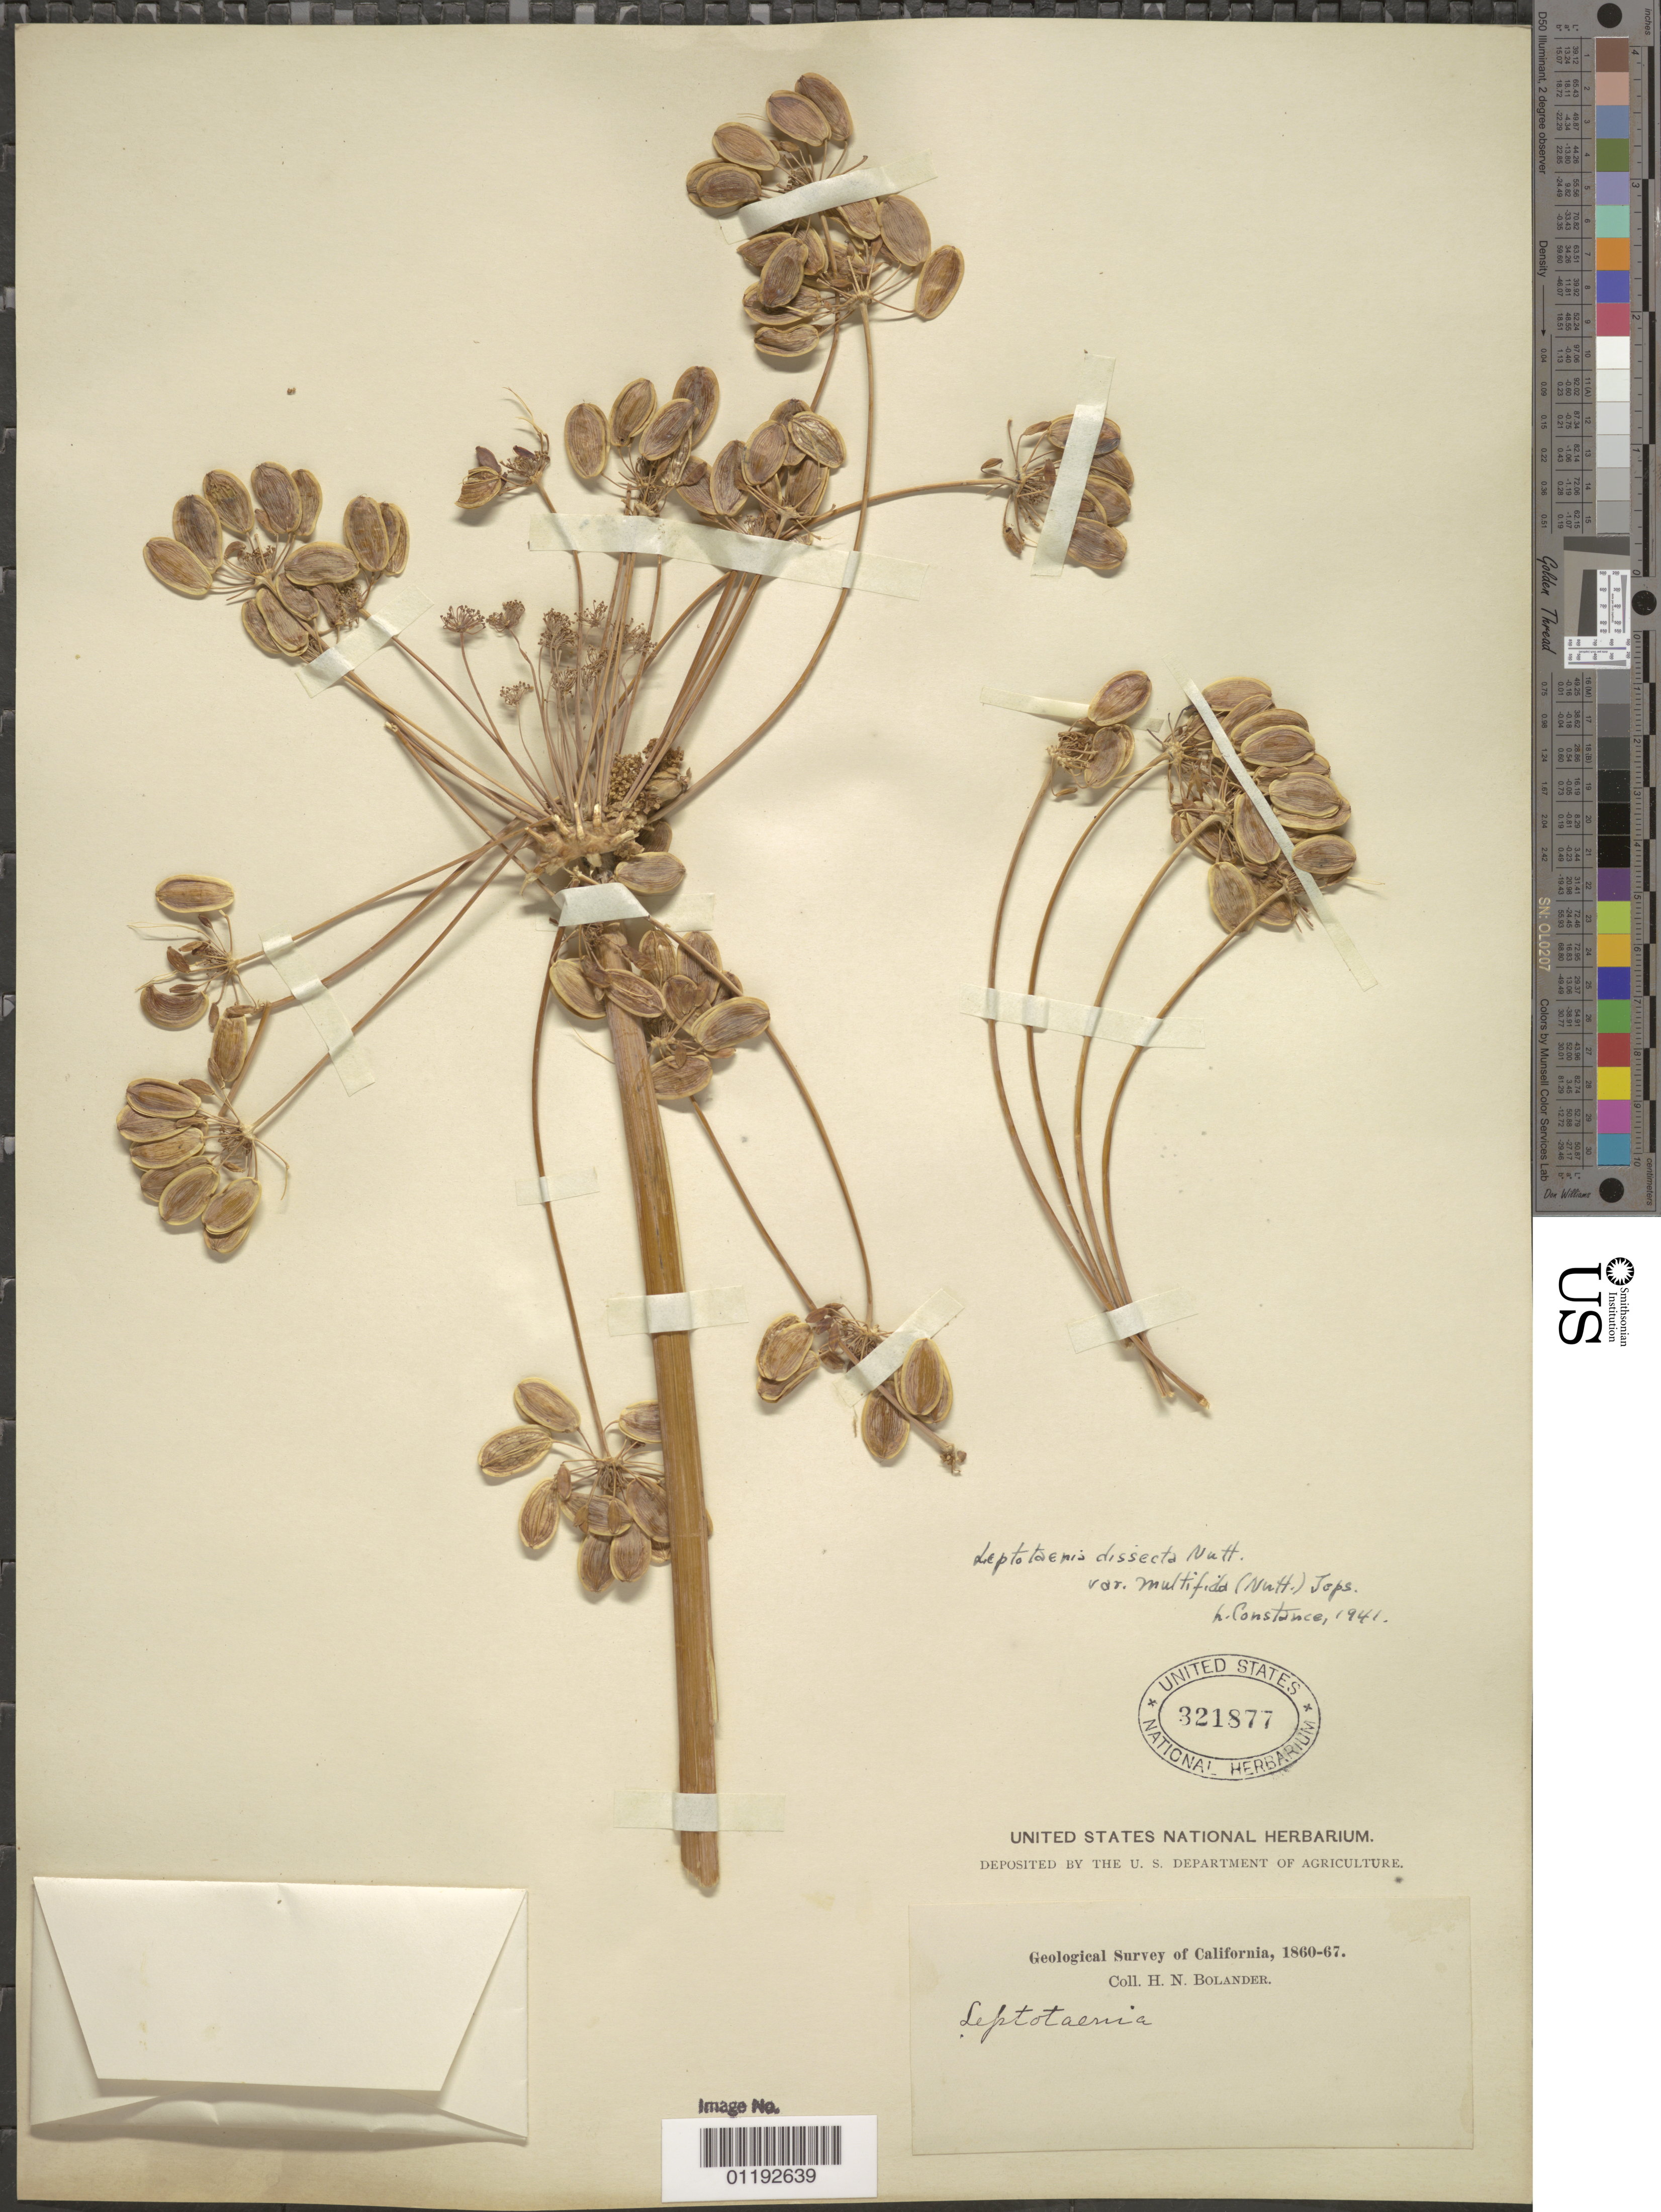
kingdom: Plantae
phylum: Tracheophyta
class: Magnoliopsida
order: Apiales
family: Apiaceae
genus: Lomatium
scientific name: Lomatium dissectum var. multifidum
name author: (Nutt.) Mathias & Constance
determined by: Constance, L., (UC), University of California Berkeley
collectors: H. Bolander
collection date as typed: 1860 to -- -- 1867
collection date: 1860/1867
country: United States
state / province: California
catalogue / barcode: US 321877